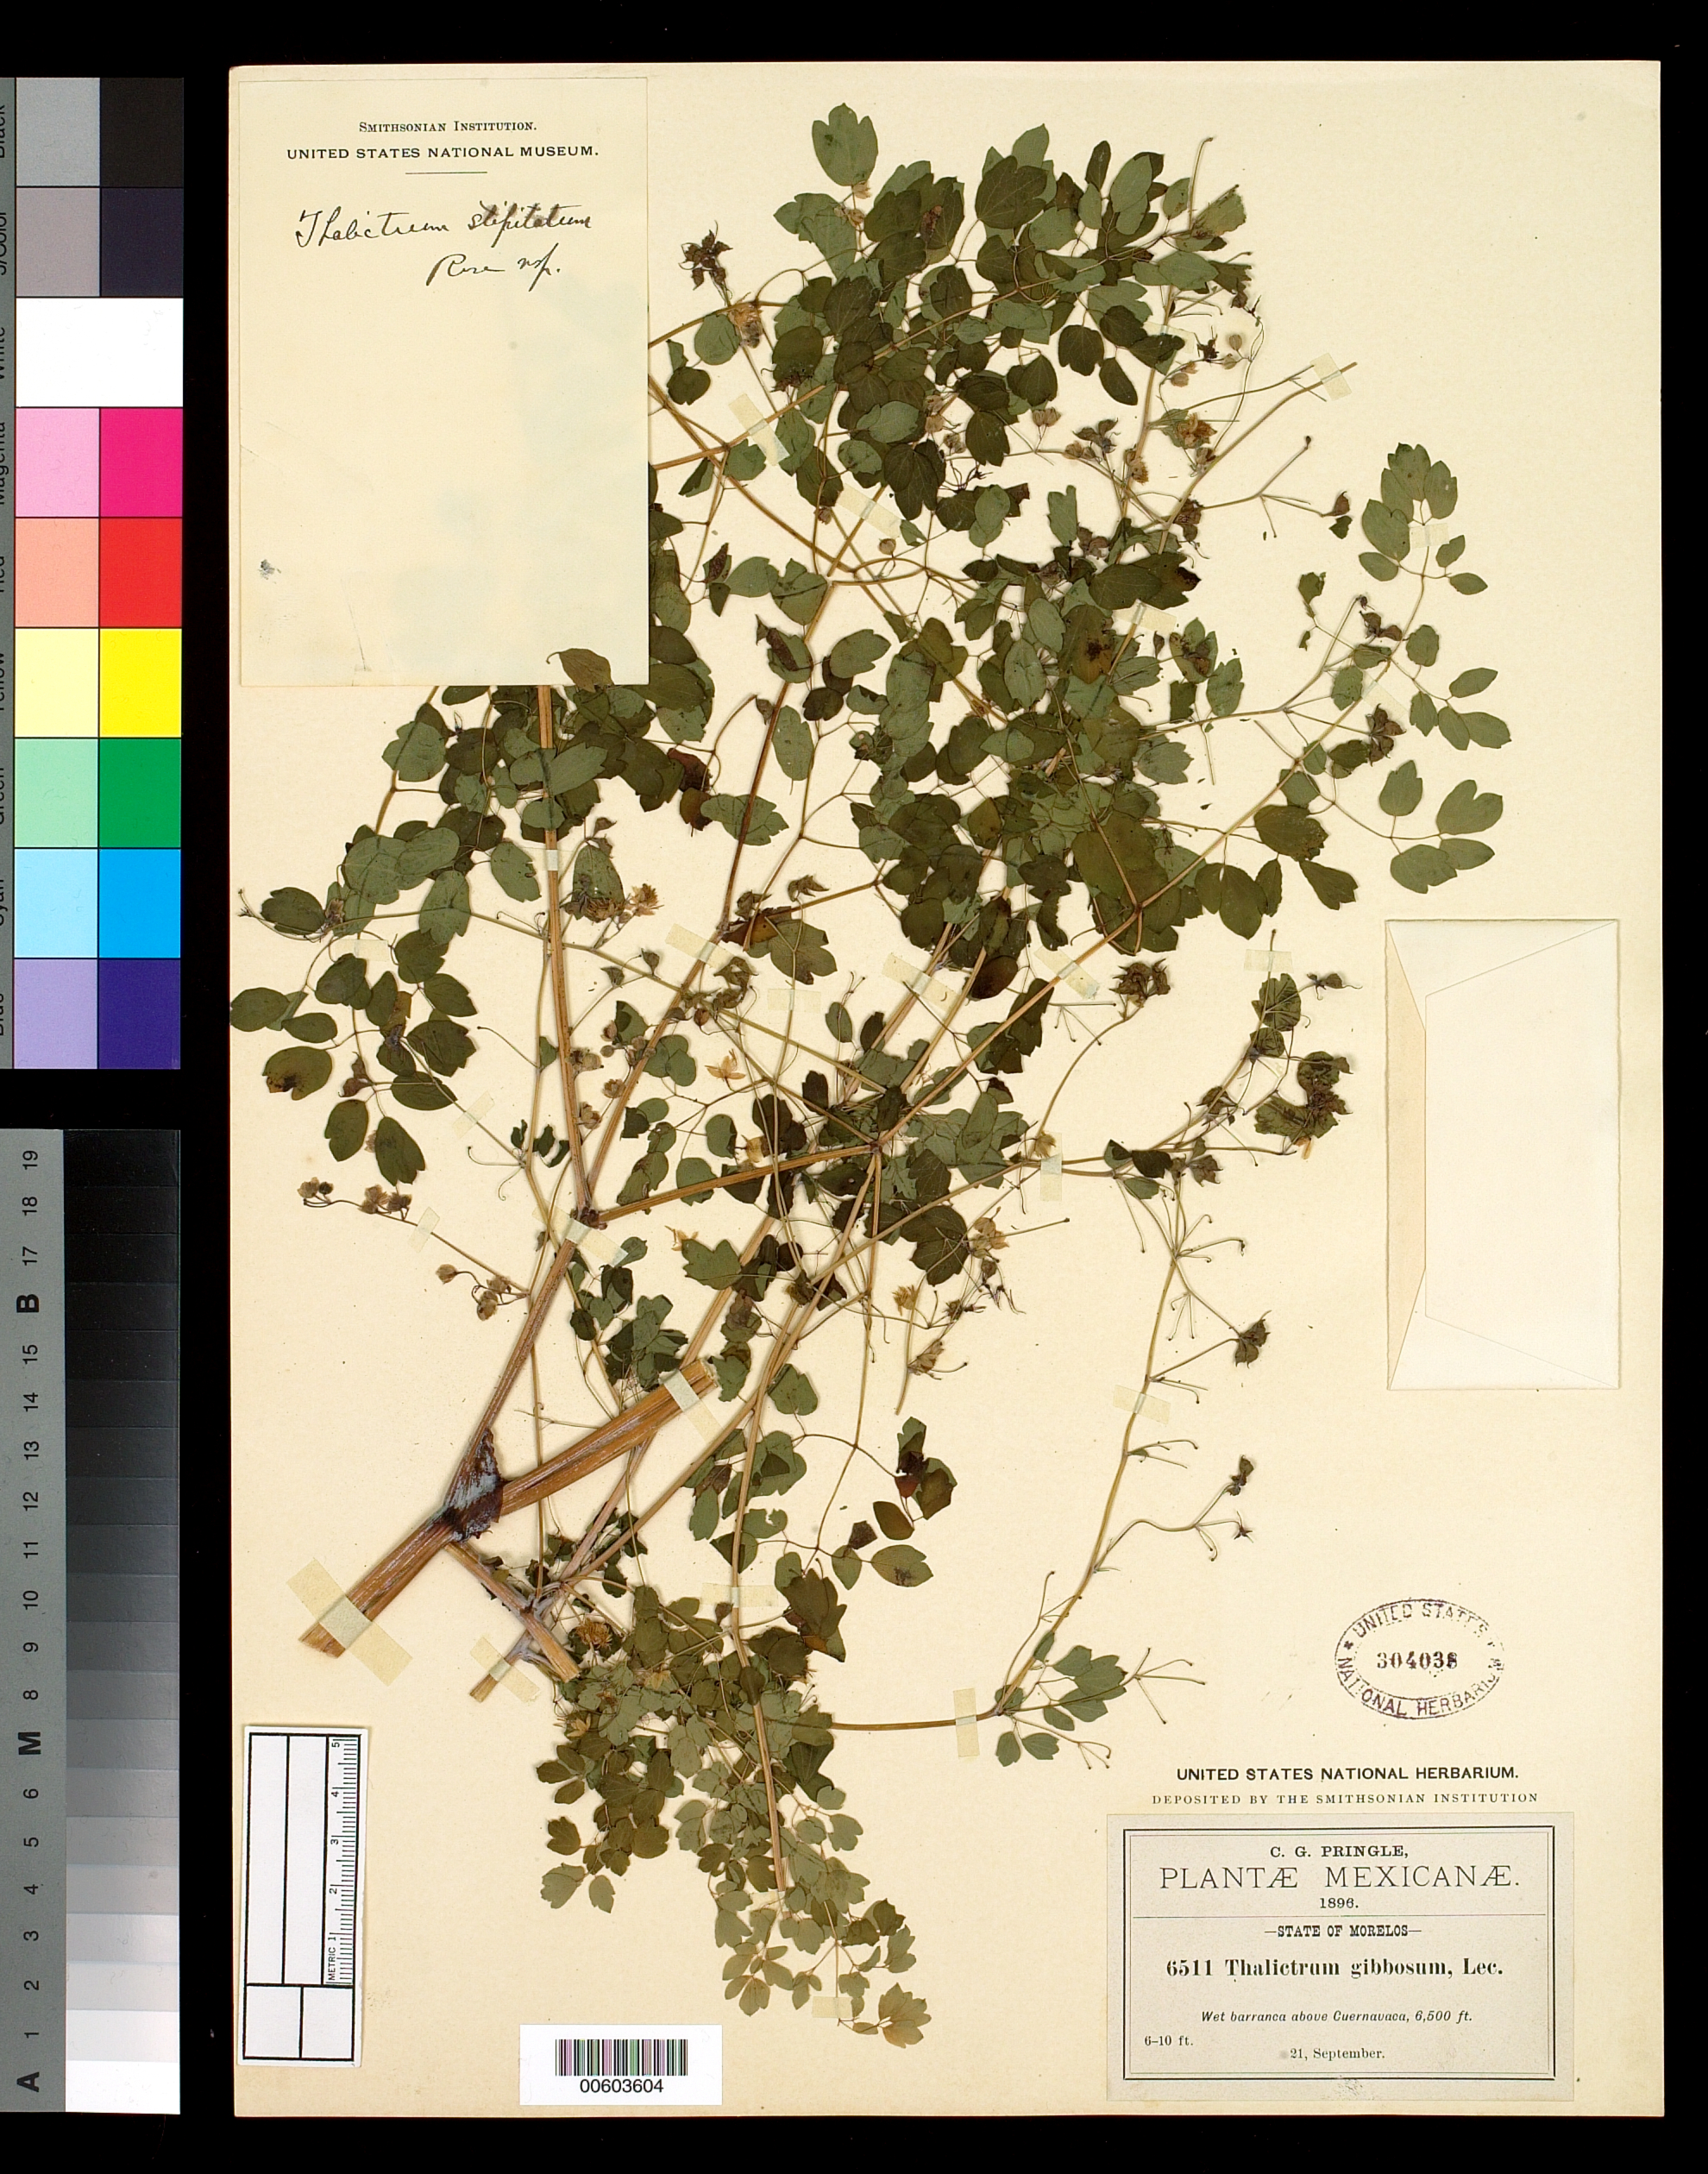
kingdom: Plantae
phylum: Tracheophyta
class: Magnoliopsida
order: Ranunculales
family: Ranunculaceae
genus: Thalictrum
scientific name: Thalictrum stipitatum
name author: Rose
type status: Holotype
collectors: C. G. Pringle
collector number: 6511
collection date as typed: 21 Sep 1896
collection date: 1896-09-21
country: Mexico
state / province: Morelos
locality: Above Cuernavaca.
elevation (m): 1950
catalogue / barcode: US 304038